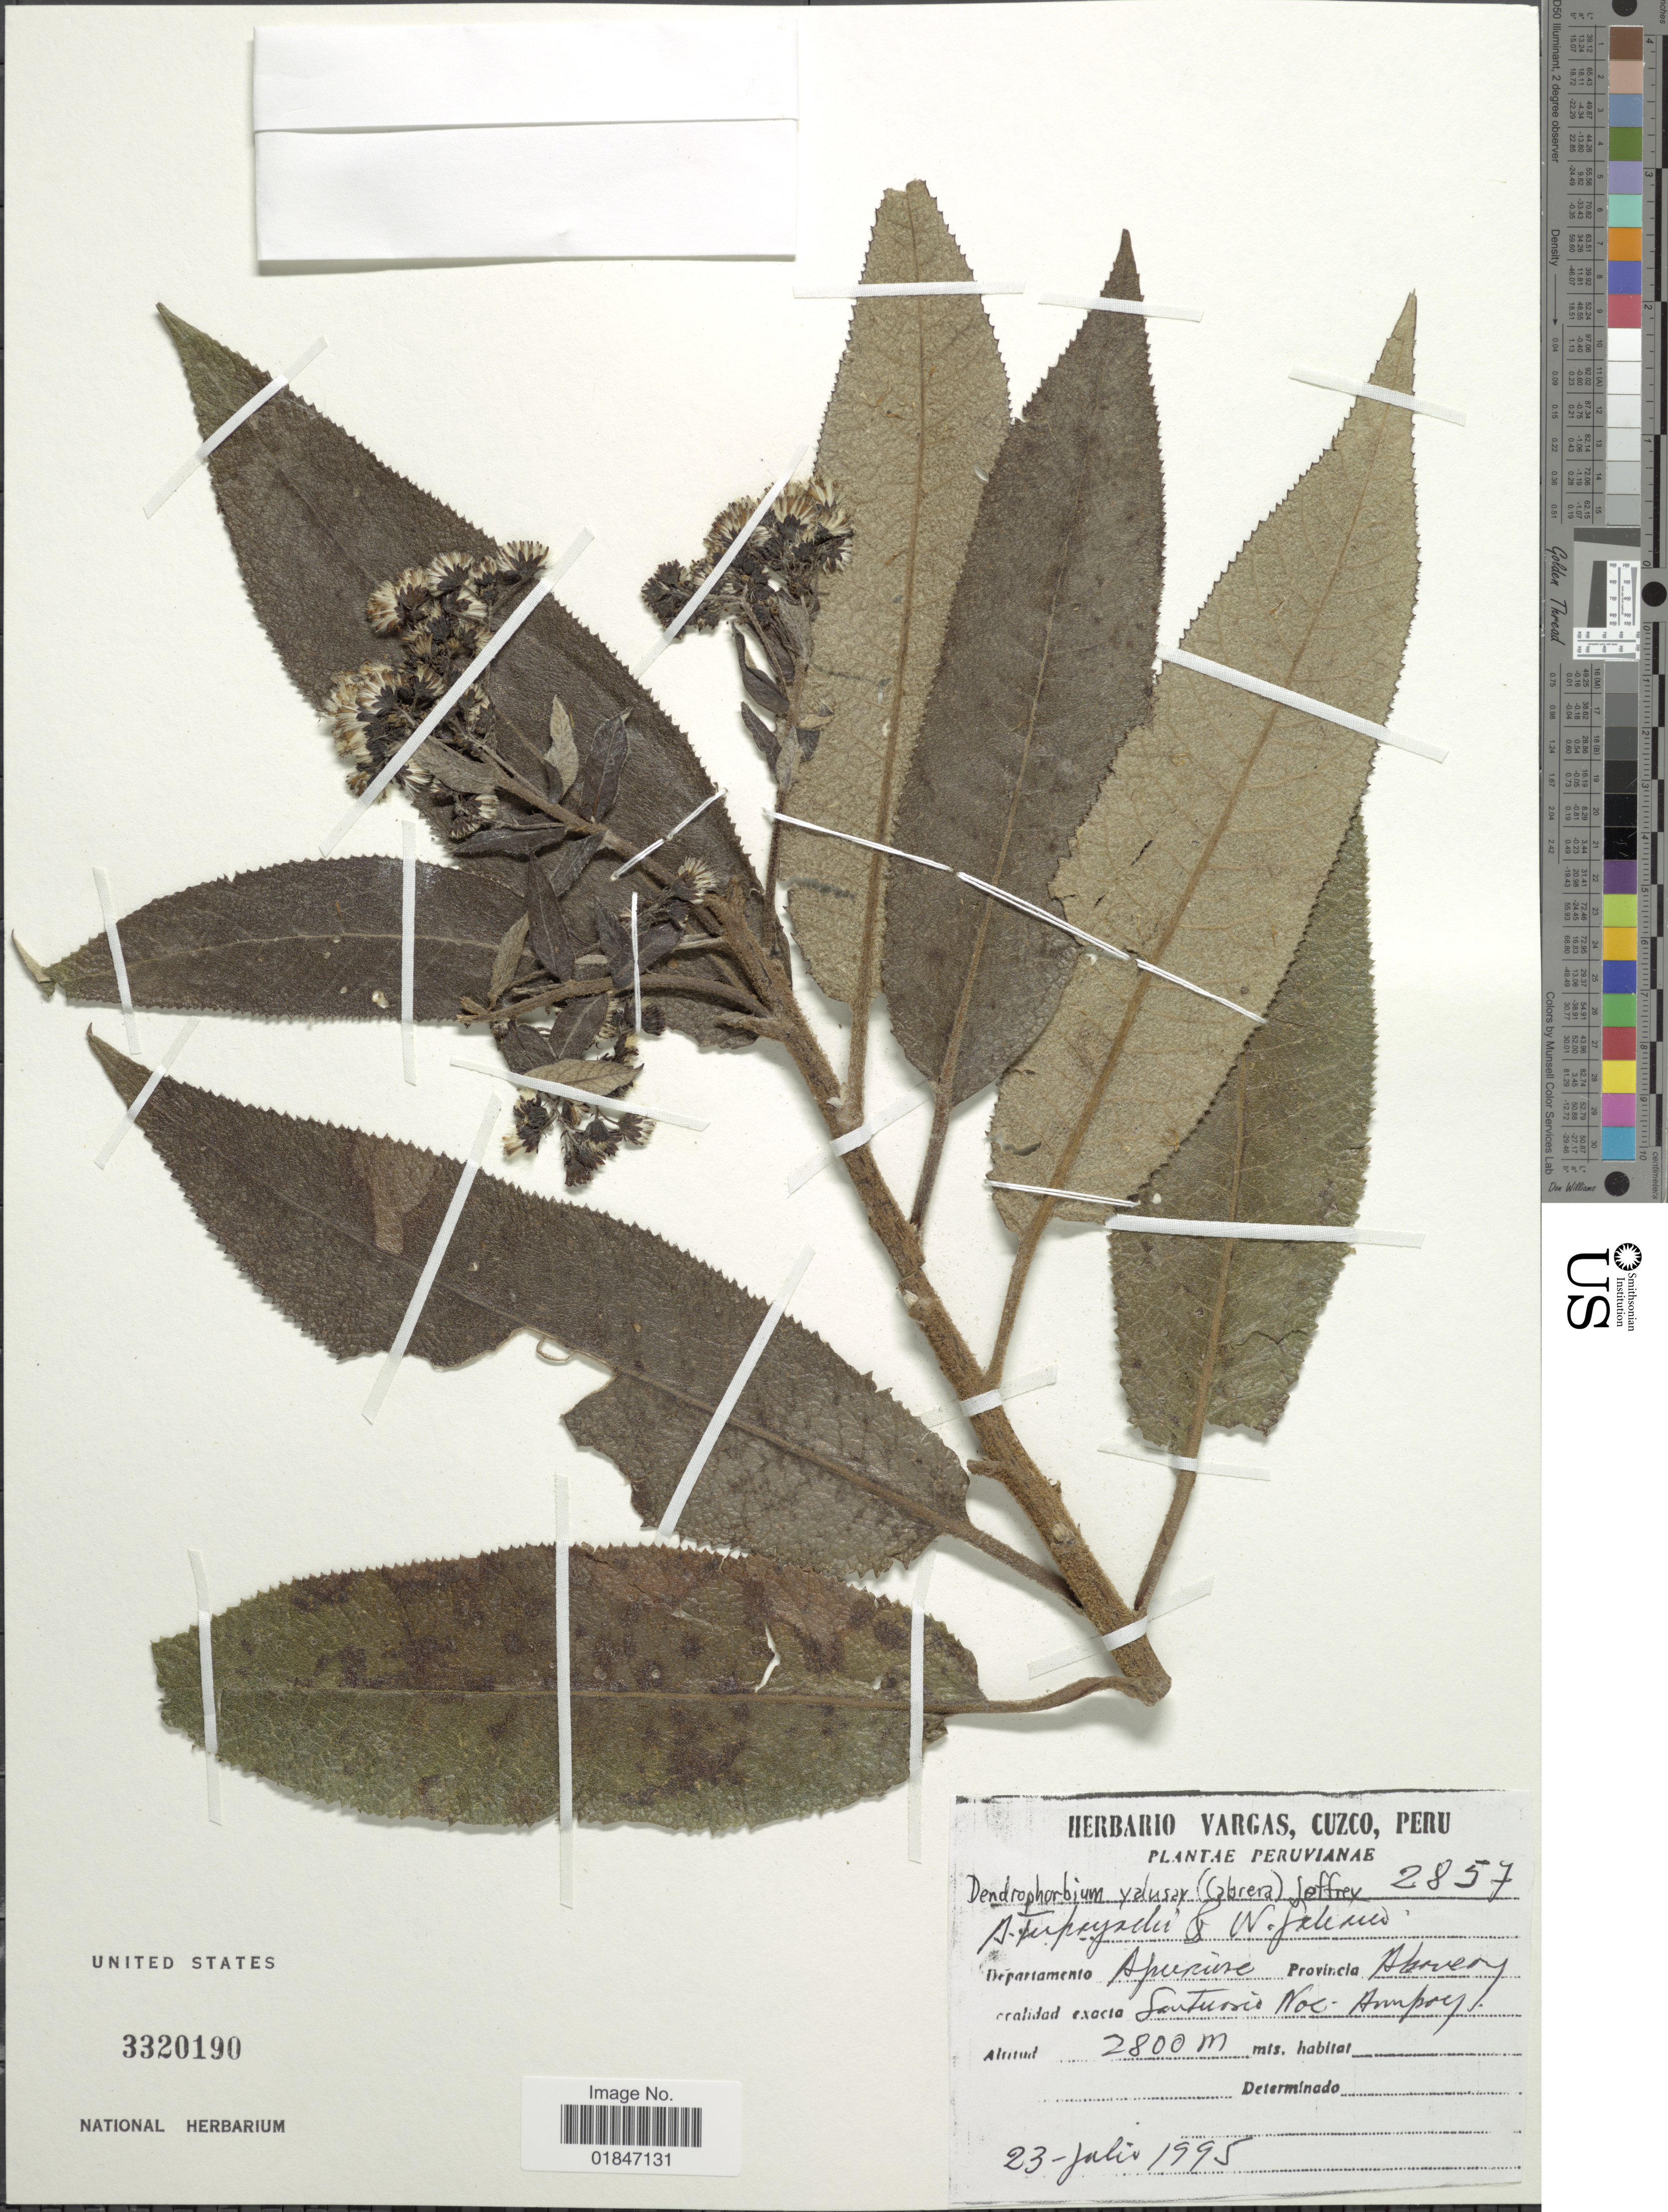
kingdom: Plantae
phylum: Tracheophyta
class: Magnoliopsida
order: Asterales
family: Asteraceae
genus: Dendrophorbium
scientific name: Dendrophorbium yalusay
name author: (Cabrera) C. Jeffrey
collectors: A. Tupayachi H. & W. Galiano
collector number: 2857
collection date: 1995-07-23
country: Peru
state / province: Apurímac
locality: Santuario Nac. Ampay, Provincia Abancay, Departamento Apurimac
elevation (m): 2800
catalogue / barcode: US 3320190